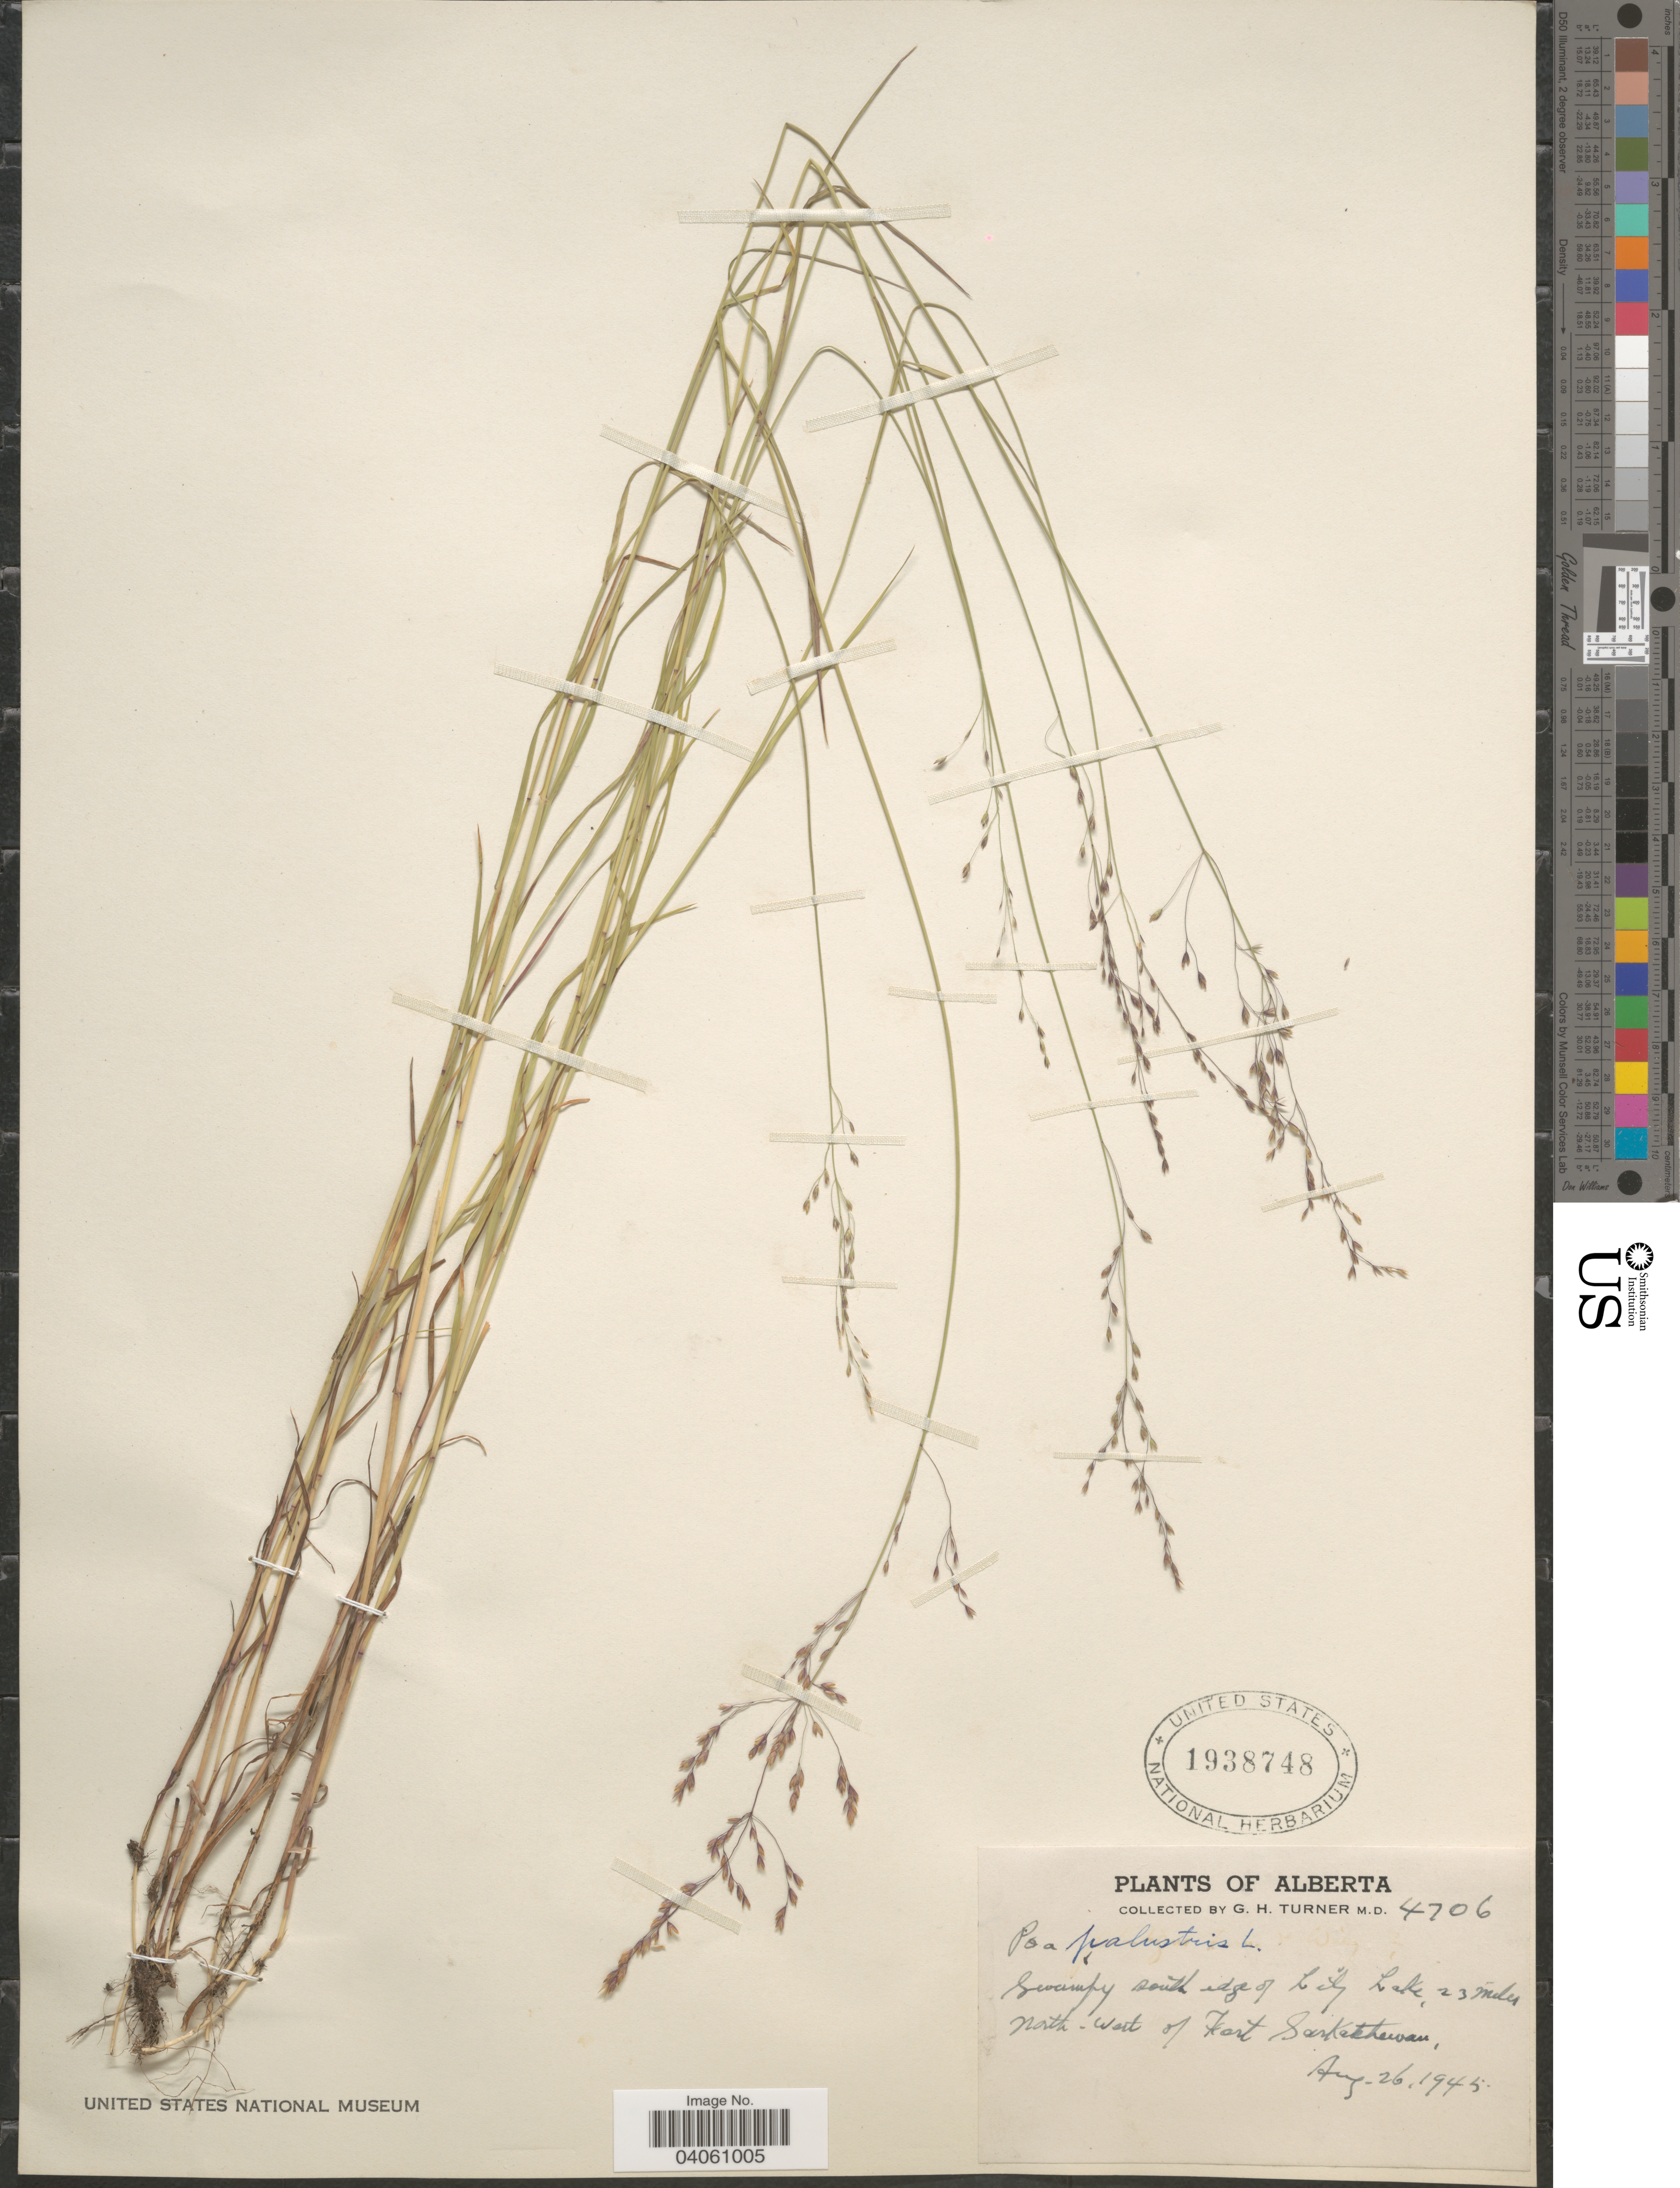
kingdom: Plantae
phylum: Tracheophyta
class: Liliopsida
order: Poales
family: Poaceae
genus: Poa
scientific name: Poa palustris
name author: L.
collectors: G. H. Turner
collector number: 4706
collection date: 1945-08-26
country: Canada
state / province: Alberta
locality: Swampy south edge of Lily Lake, 23 miles North-West of Fort Saskatchewan.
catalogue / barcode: US 1938748